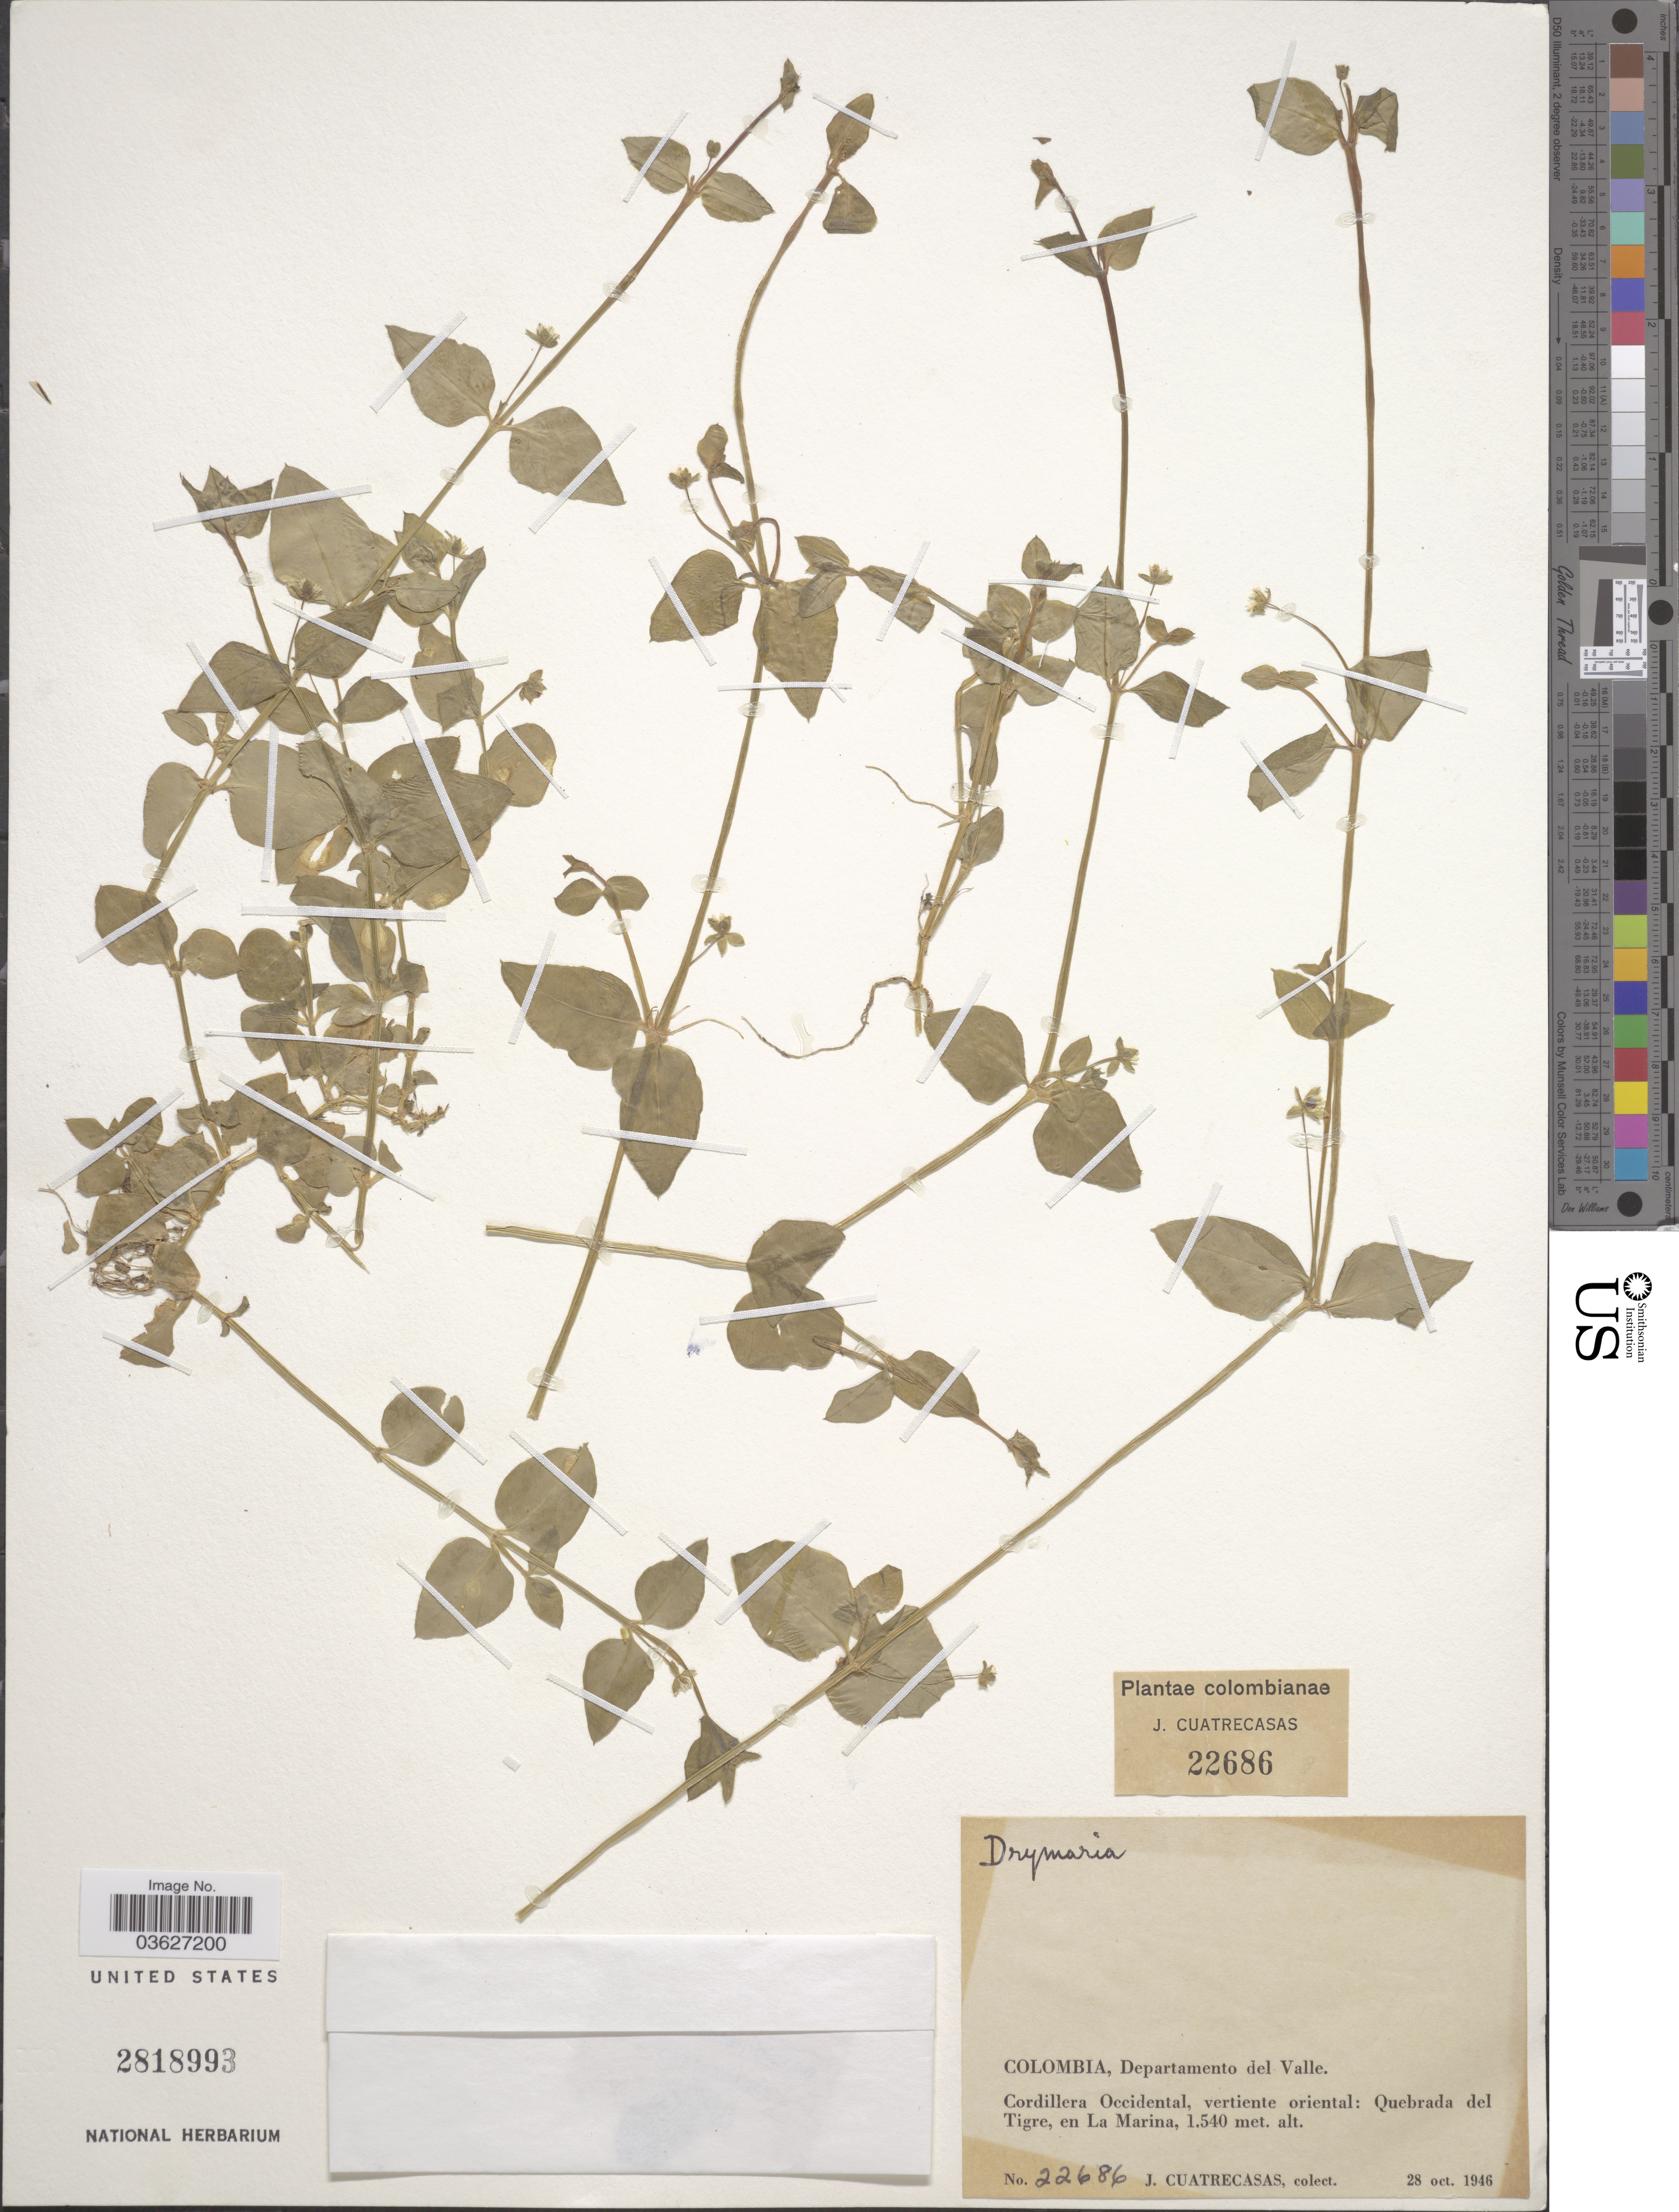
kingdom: Plantae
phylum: Tracheophyta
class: Magnoliopsida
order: Caryophyllales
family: Caryophyllaceae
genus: Drymaria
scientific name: Drymaria sp.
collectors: J. Cuatrecasas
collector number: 22686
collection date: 1946-10-28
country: Colombia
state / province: Valle del Cauca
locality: Departamento del Valle. Cordillera Occidental, vertiente oriental: Quebrada del Tigre, en La Marina.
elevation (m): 1540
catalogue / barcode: US 2818993